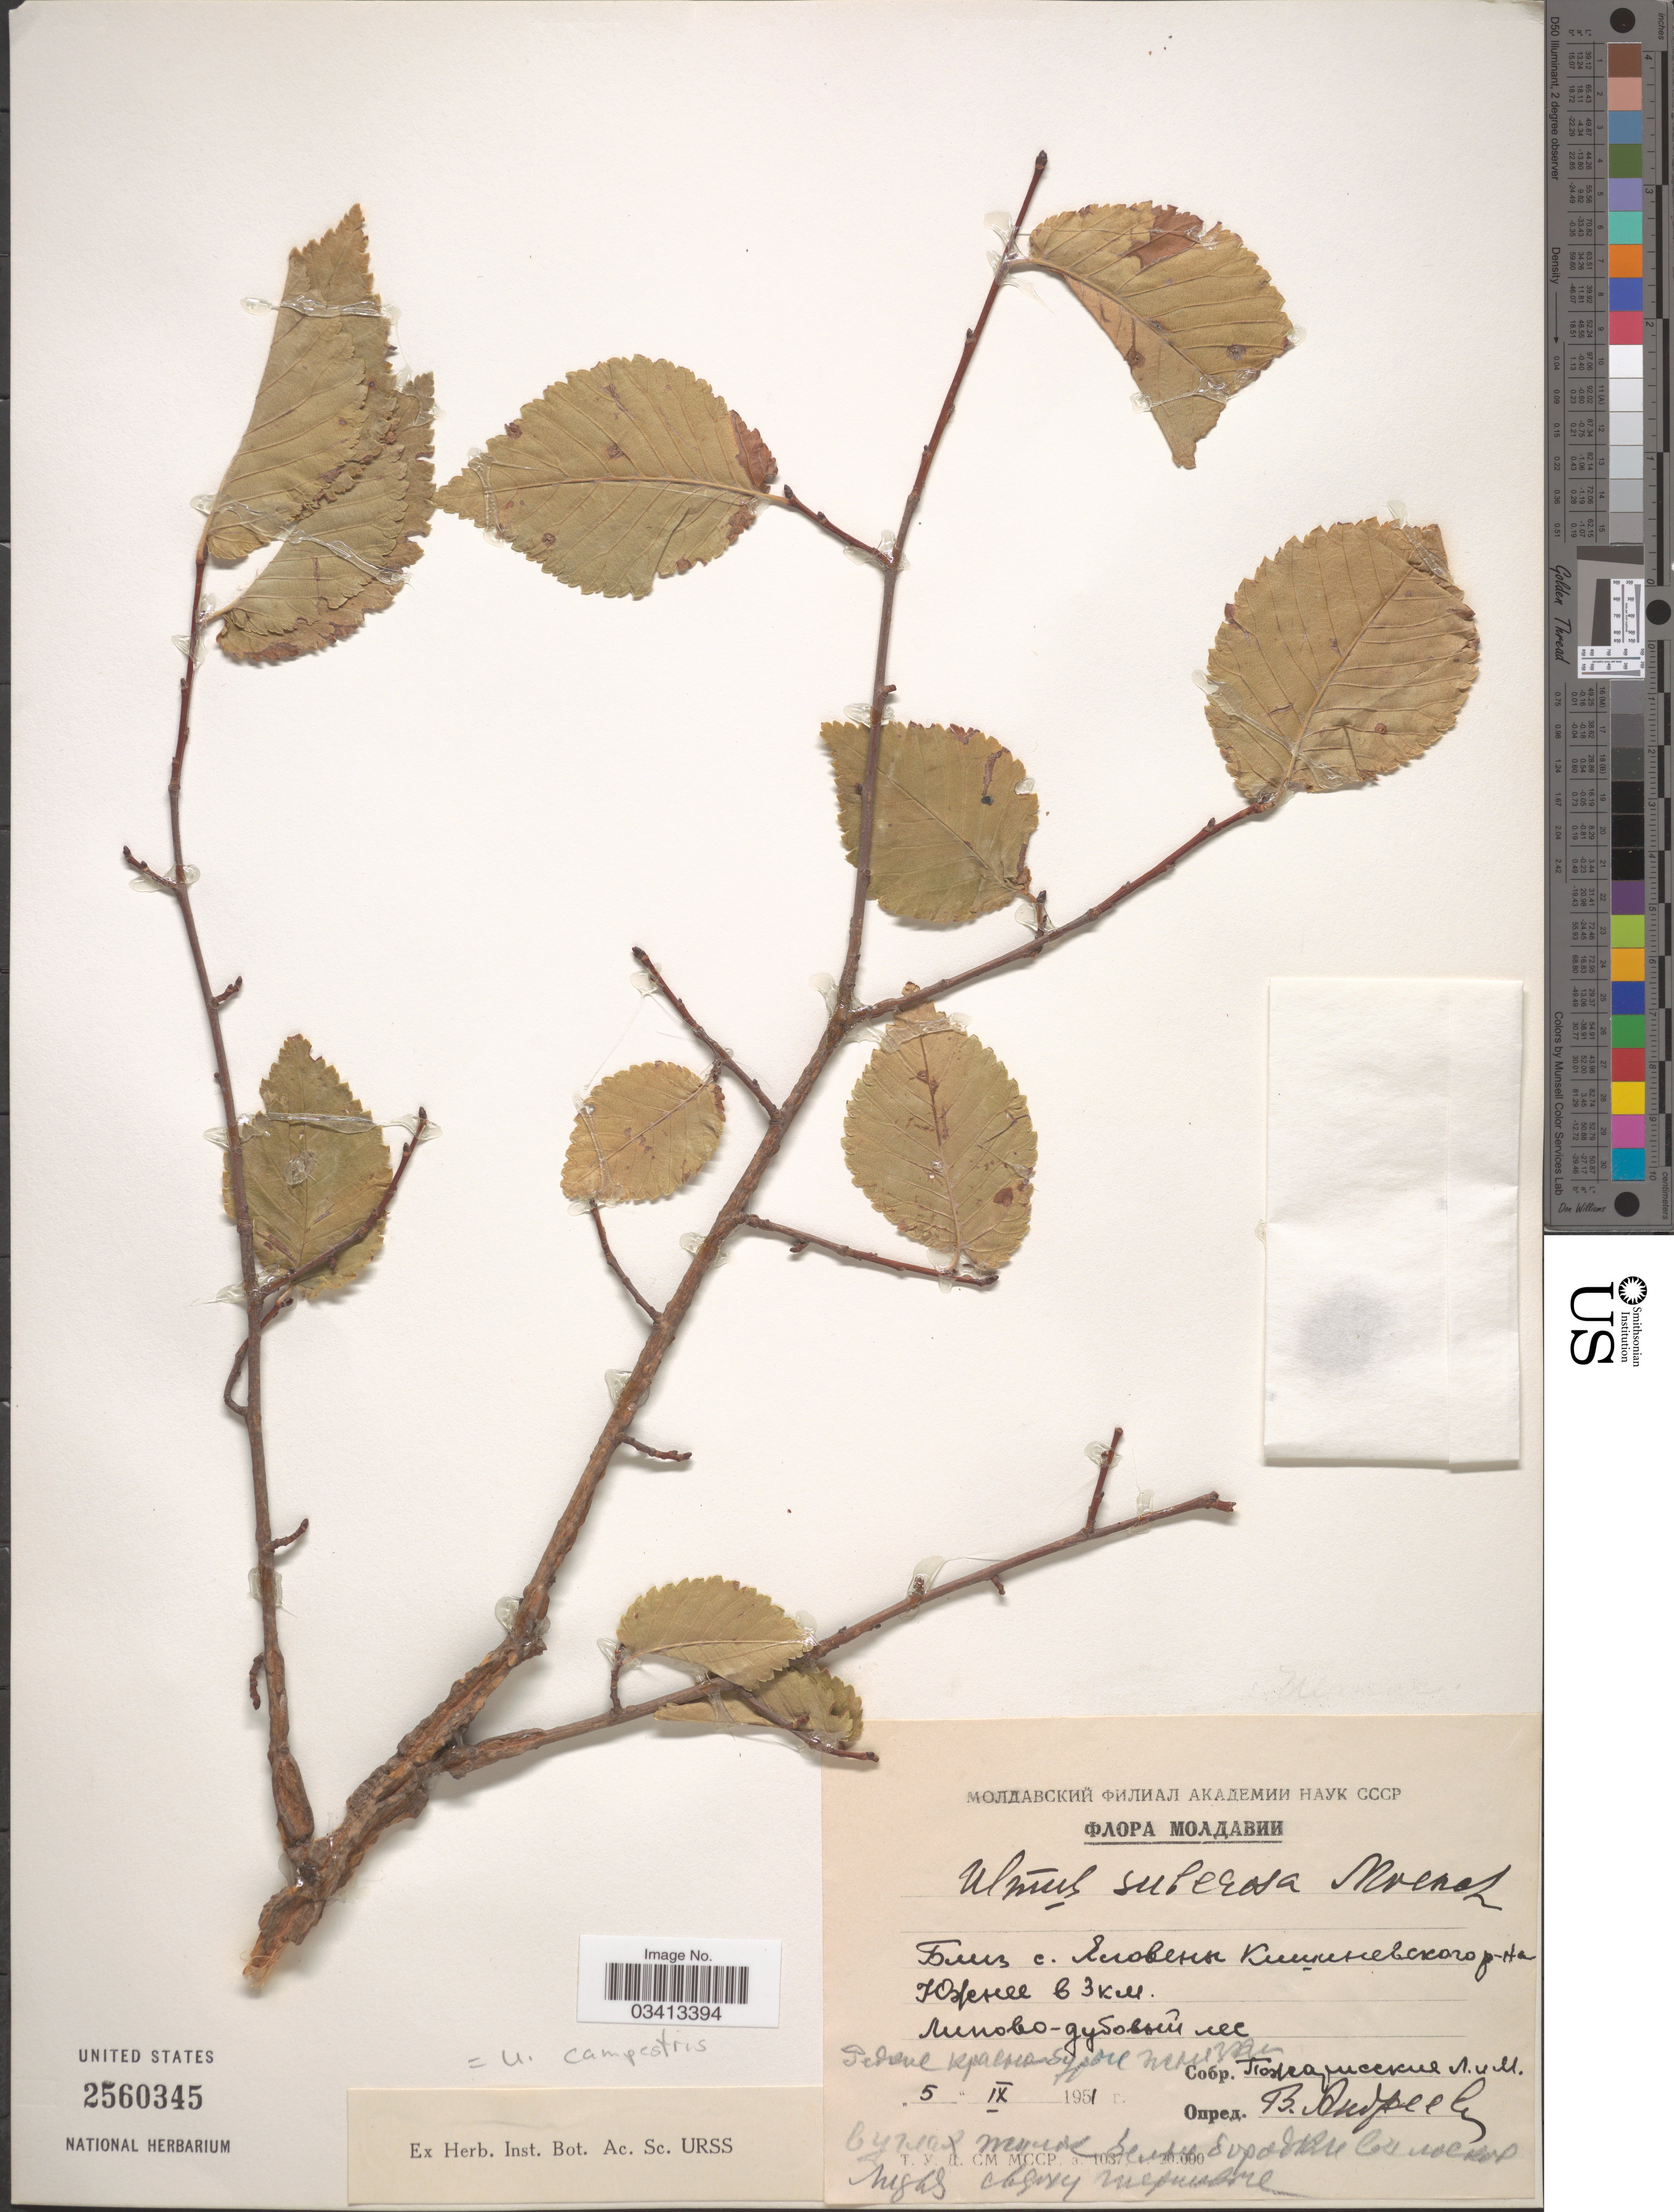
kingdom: Plantae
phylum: Tracheophyta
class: Magnoliopsida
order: Rosales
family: Ulmaceae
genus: Ulmus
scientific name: Ulmus glabra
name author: Huds.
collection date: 1951-09-05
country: Moldova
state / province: Ialoveni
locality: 3 km S of Village Ialoveni.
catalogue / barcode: US 2560345